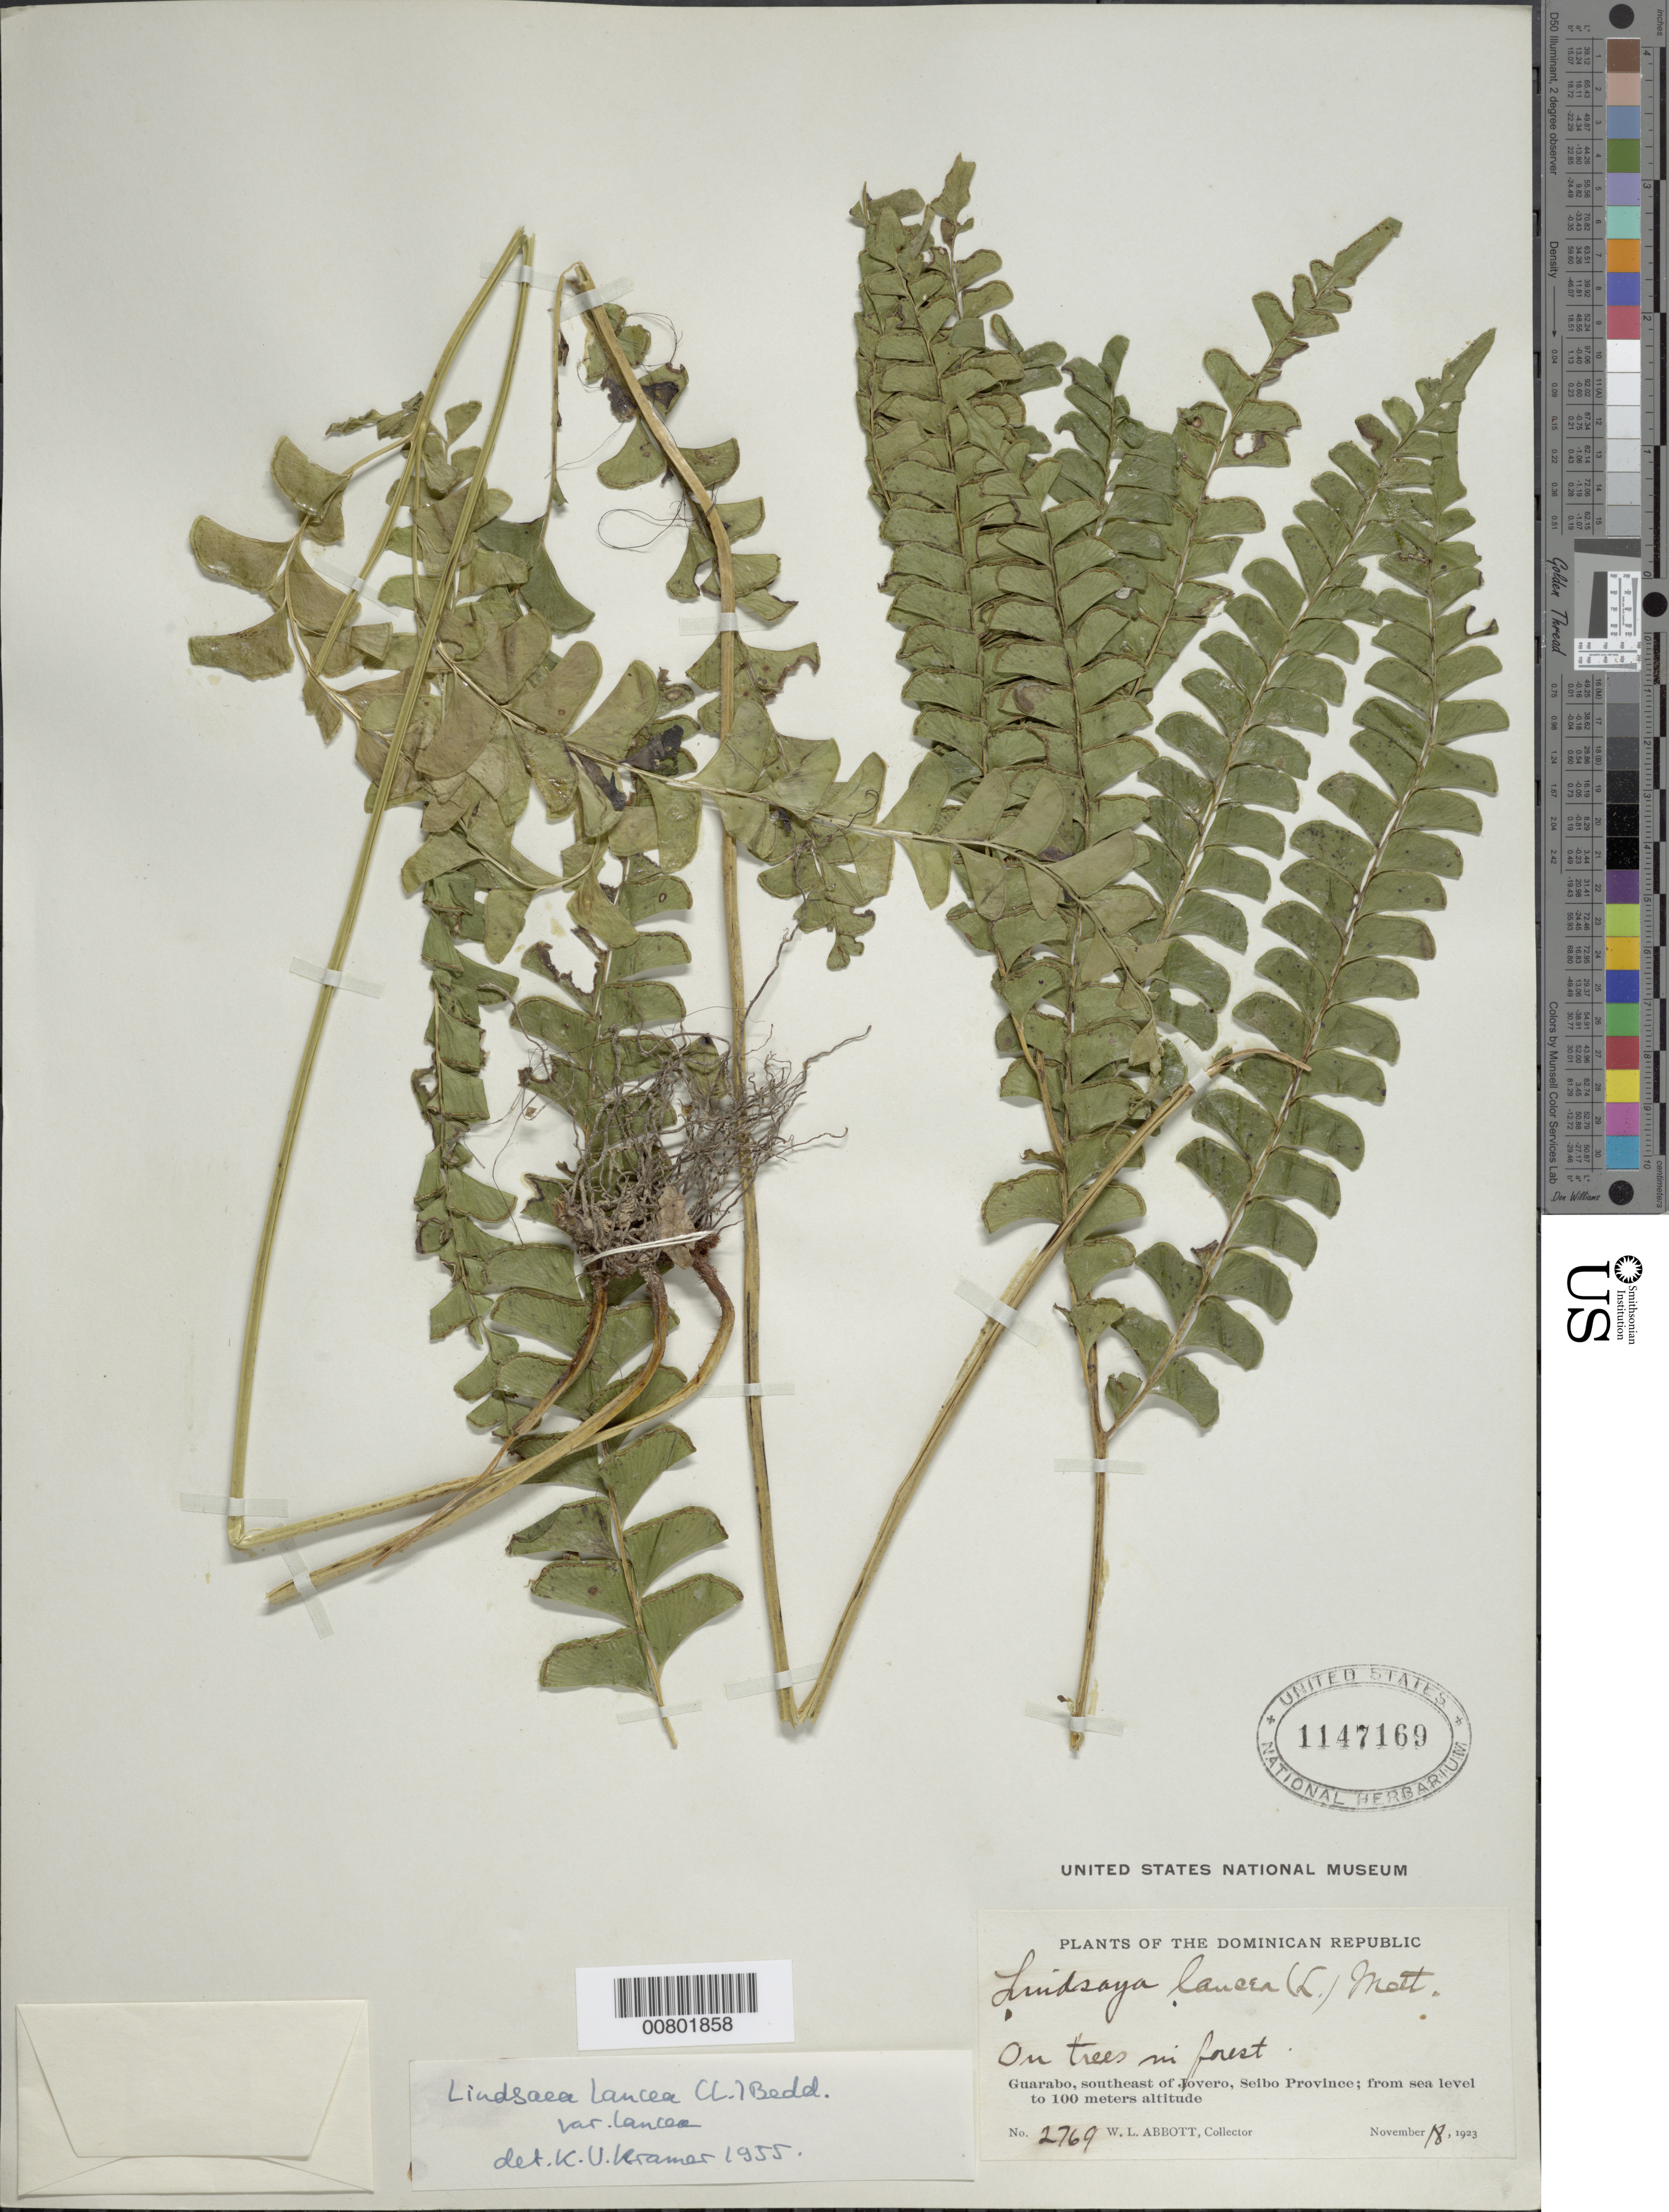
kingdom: Plantae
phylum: Tracheophyta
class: Polypodiopsida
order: Polypodiales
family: Lindsaeaceae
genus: Lindsaea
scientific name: Lindsaea lancea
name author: (L.) Bedd.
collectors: W. L. Abbott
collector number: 2769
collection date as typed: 18 Nov 1923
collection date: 1923-11-18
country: Dominican Republic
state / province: El Seibo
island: Hispaniola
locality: Guarabo, SE of Jovero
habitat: On trees in forest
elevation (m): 0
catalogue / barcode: US 1147169